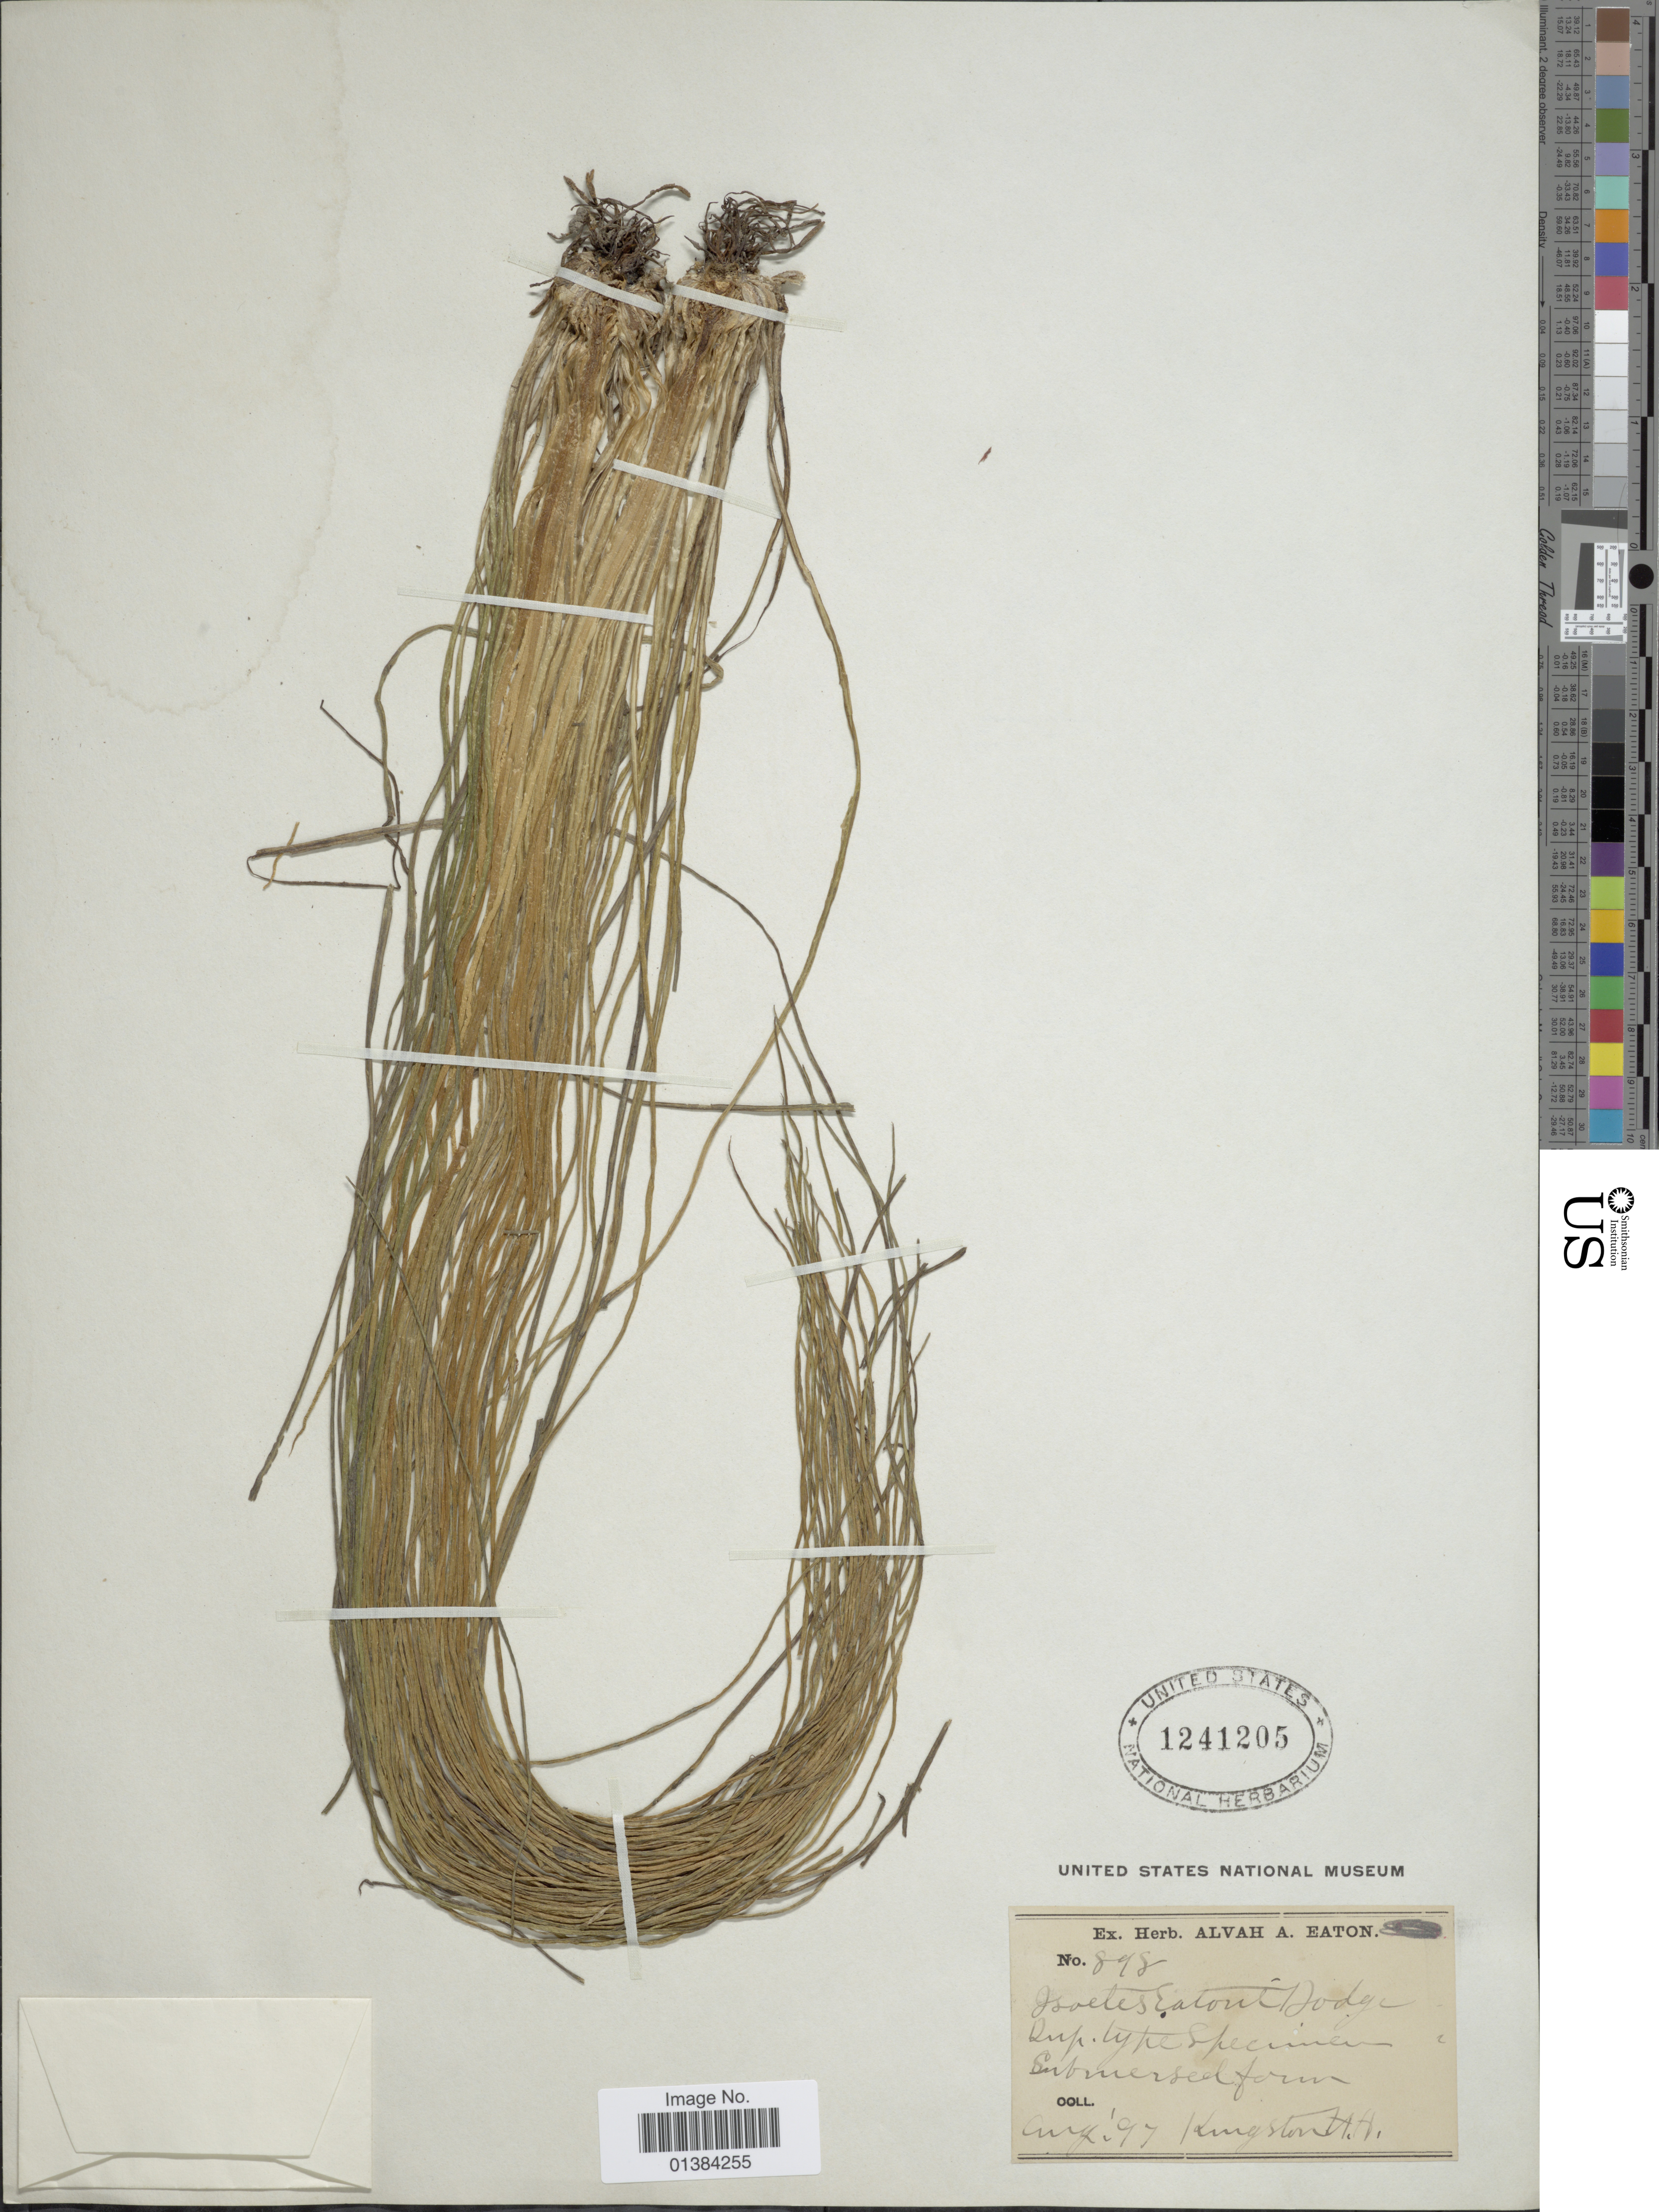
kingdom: Plantae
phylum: Tracheophyta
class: Lycopodiopsida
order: Isoetales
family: Isoetaceae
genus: Isoetes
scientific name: Isoetes eatonii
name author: R. Dodge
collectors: ex herb. Alvah A. Eaton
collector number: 898*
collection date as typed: Transcribed d/m/y: /8/97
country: United States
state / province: New Hampshire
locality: Kingston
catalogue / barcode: US 1241205